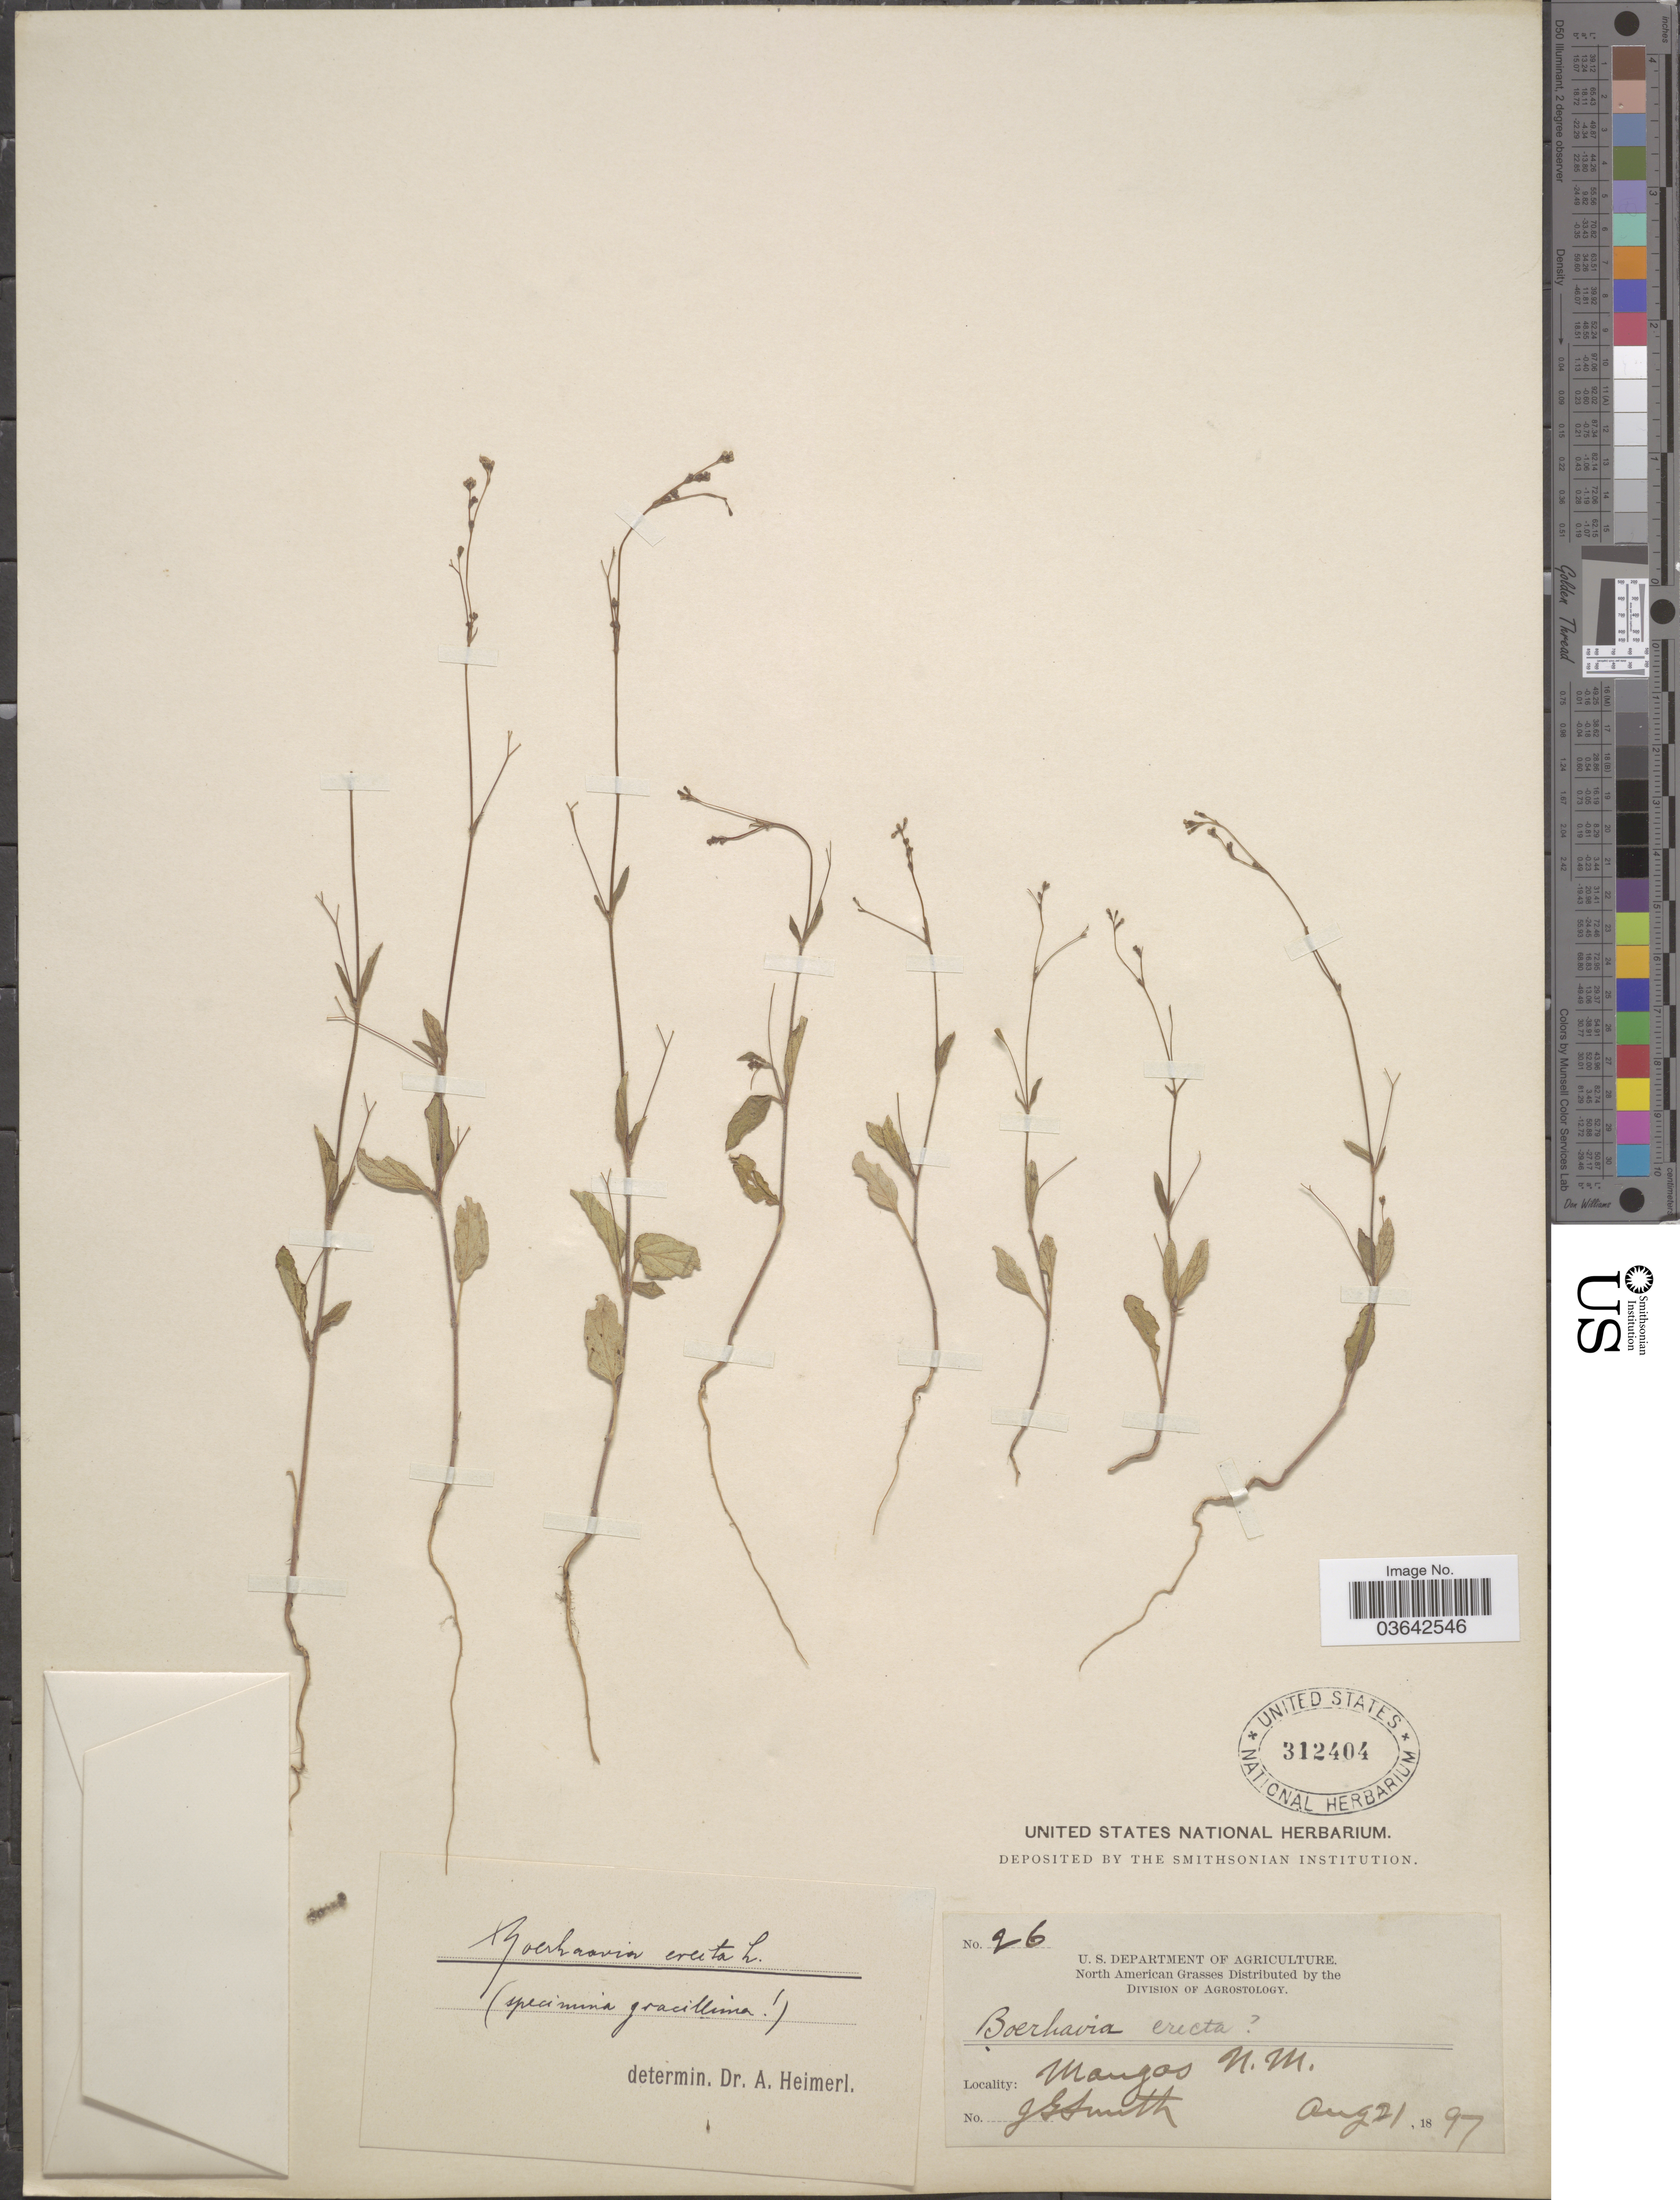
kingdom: Plantae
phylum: Tracheophyta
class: Magnoliopsida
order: Caryophyllales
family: Nyctaginaceae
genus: Boerhavia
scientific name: Boerhavia erecta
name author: L.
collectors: J. G. Smith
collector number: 26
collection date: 1897-08-21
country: United States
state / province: New Mexico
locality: Mangas.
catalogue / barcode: US 312404